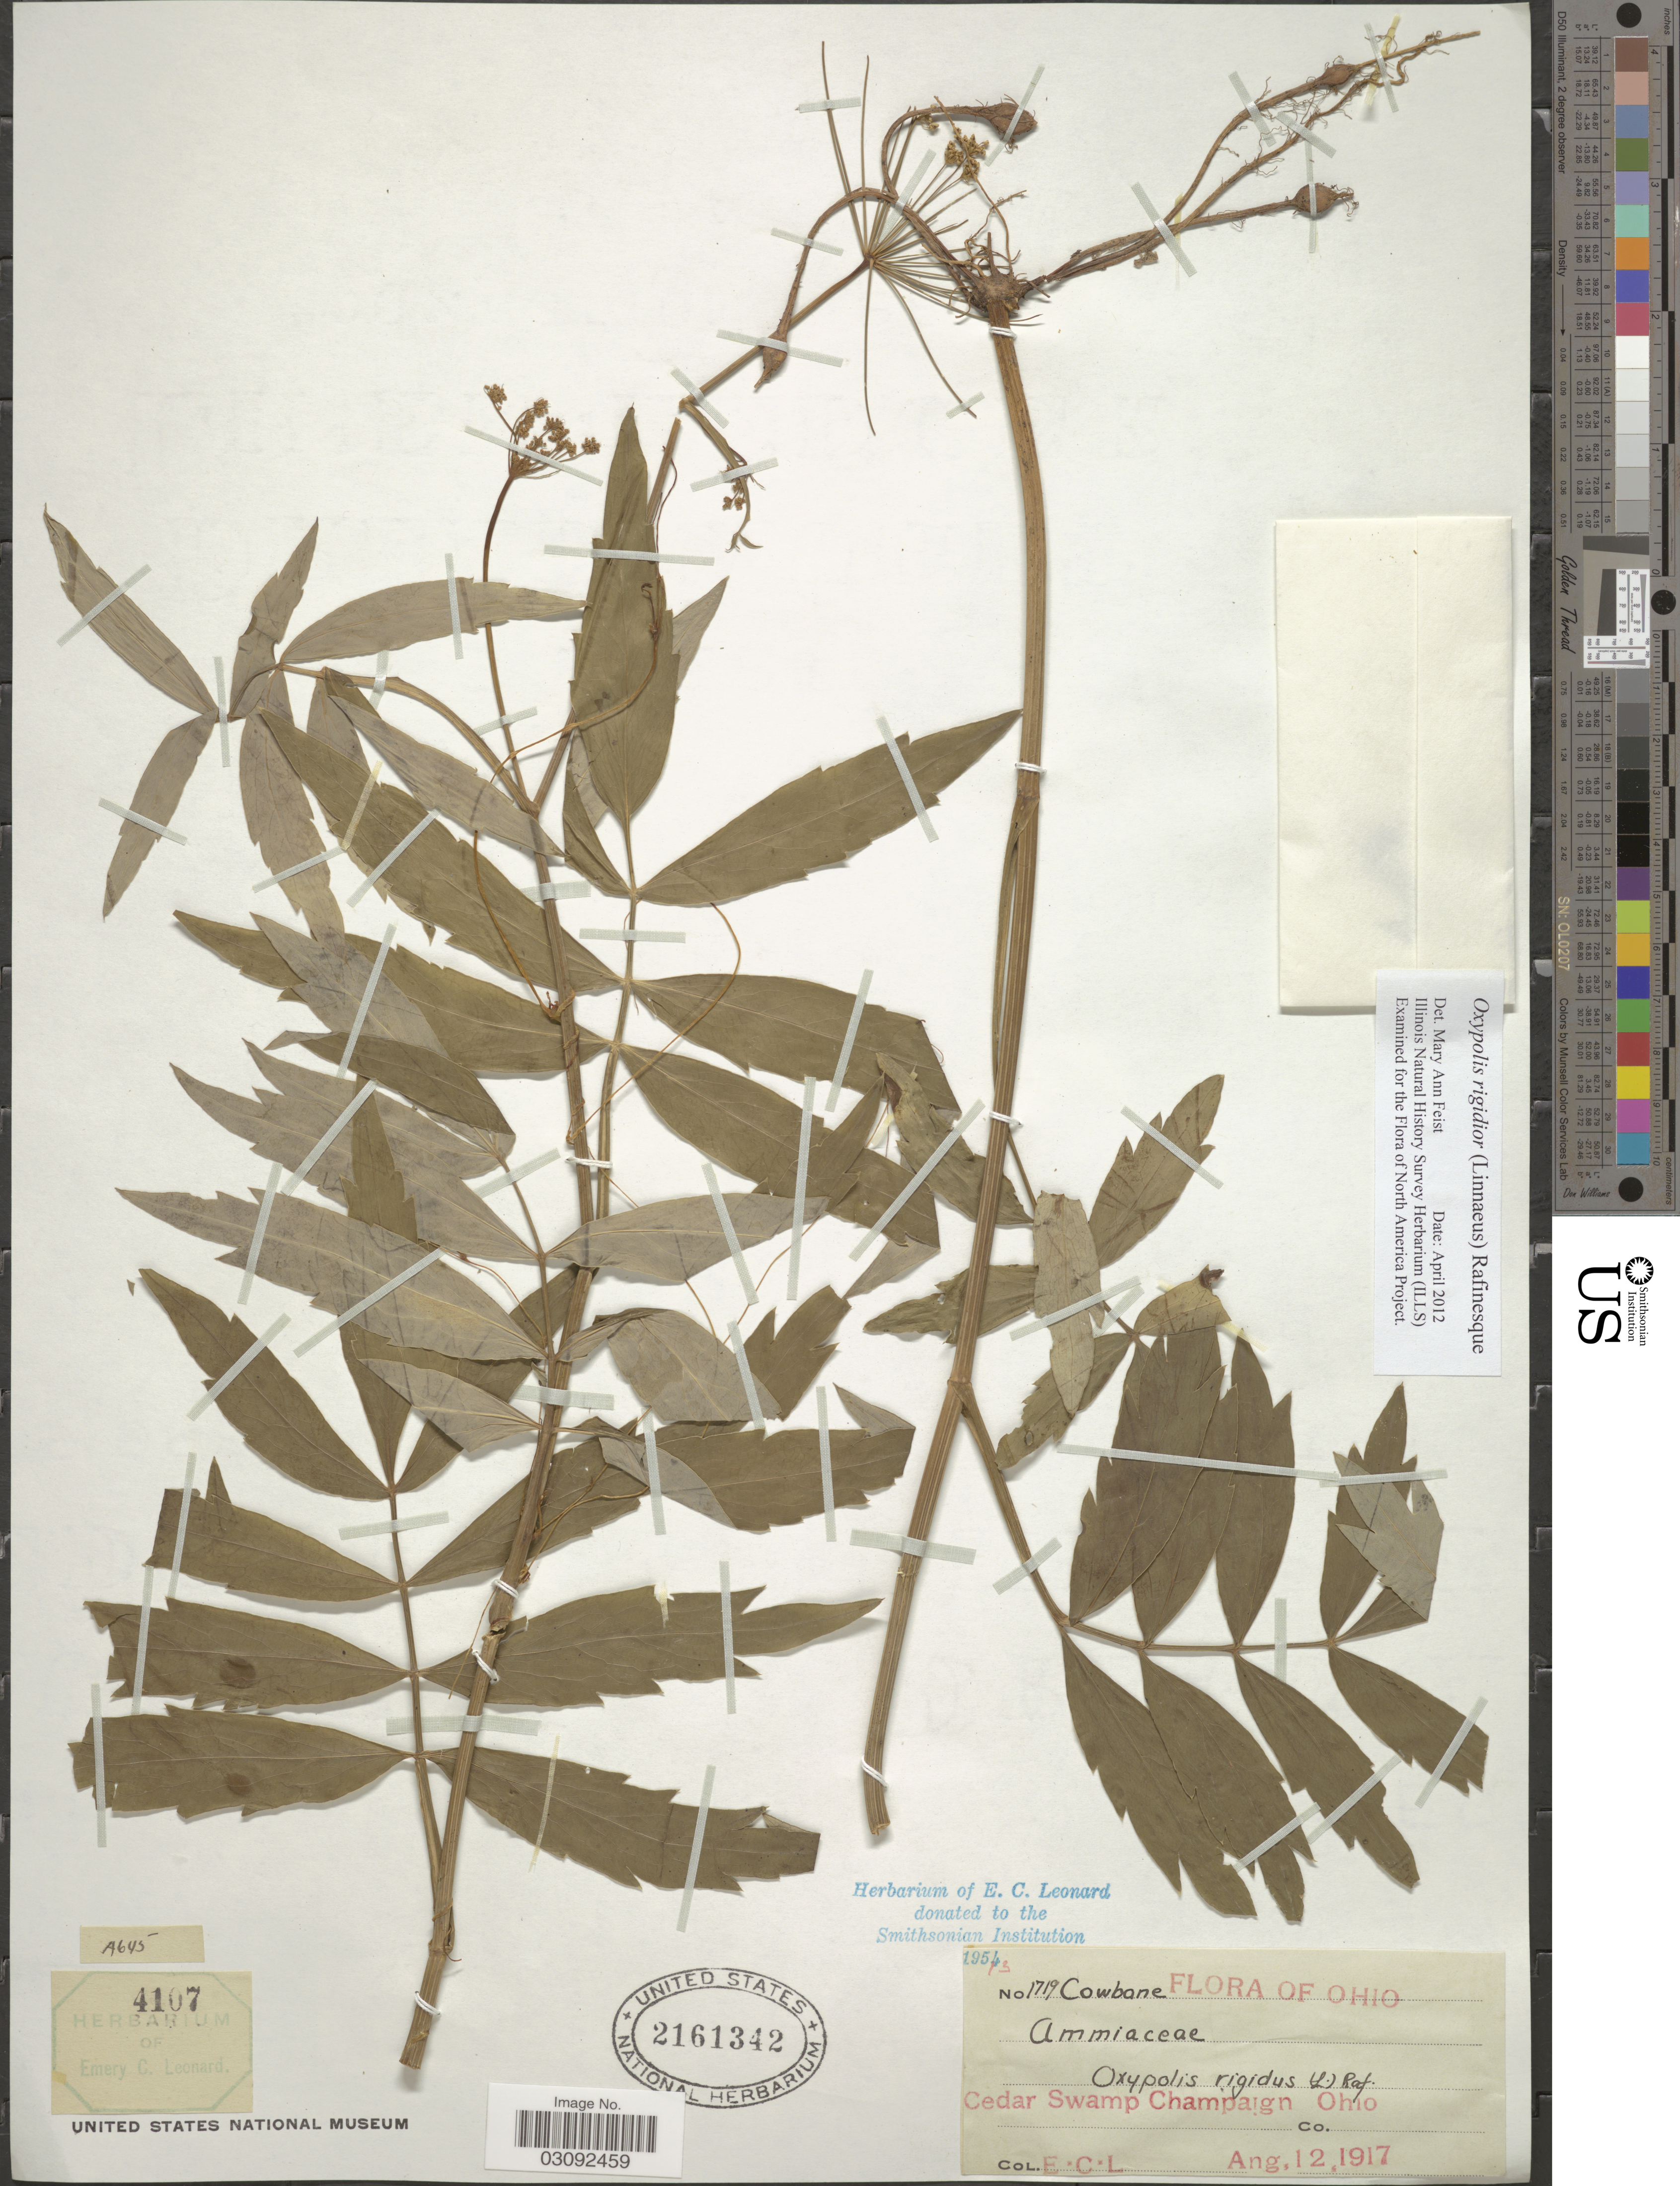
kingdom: Plantae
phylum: Tracheophyta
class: Magnoliopsida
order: Apiales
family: Apiaceae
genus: Oxypolis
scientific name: Oxypolis rigidior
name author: (L.) Raf.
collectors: E. C. Leonard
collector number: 1719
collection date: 1917-08-12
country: United States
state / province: Ohio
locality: Cedar Swamp Champaign Co.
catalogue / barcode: US 2161342